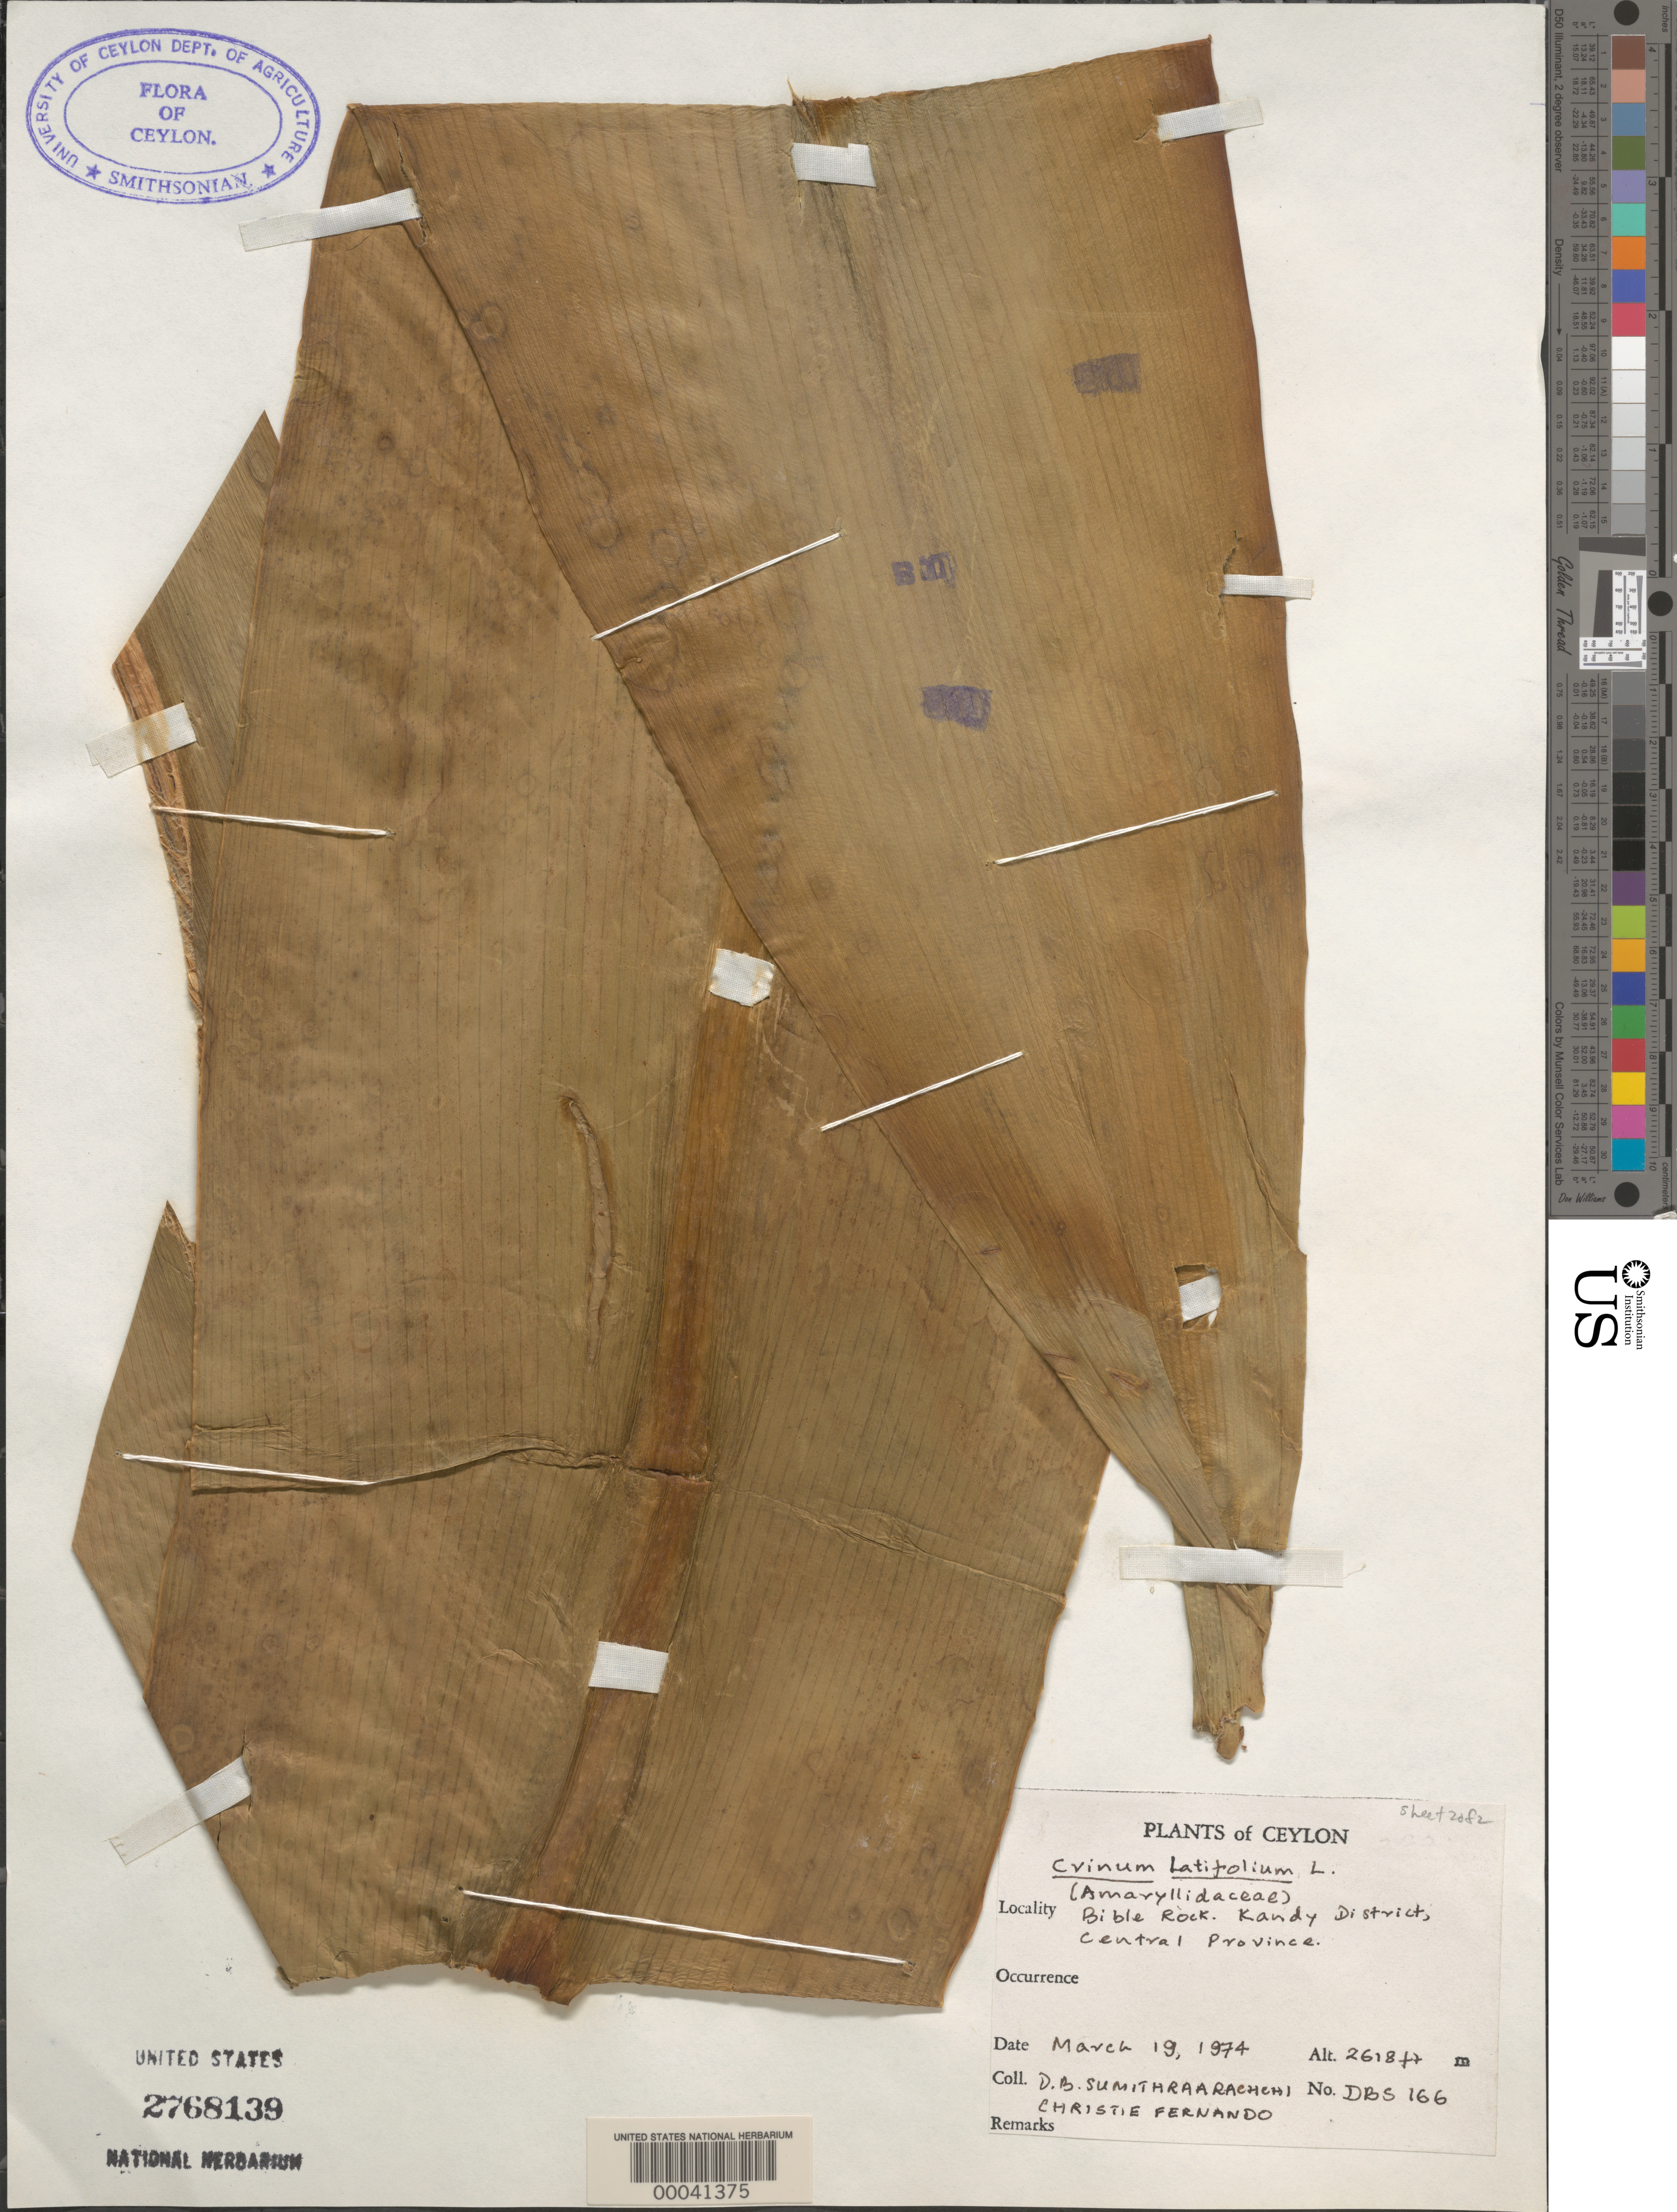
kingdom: Plantae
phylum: Tracheophyta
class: Liliopsida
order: Asparagales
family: Amaryllidaceae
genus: Crinum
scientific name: Crinum latifolium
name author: L.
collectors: D. B. Sumithraarachchi & C. Fernando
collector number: Dbs 166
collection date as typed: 19 Mar 1974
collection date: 1974-03-19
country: Sri Lanka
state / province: Central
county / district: Kandy Dist.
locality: Bible rock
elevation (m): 798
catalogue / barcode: US 2768139